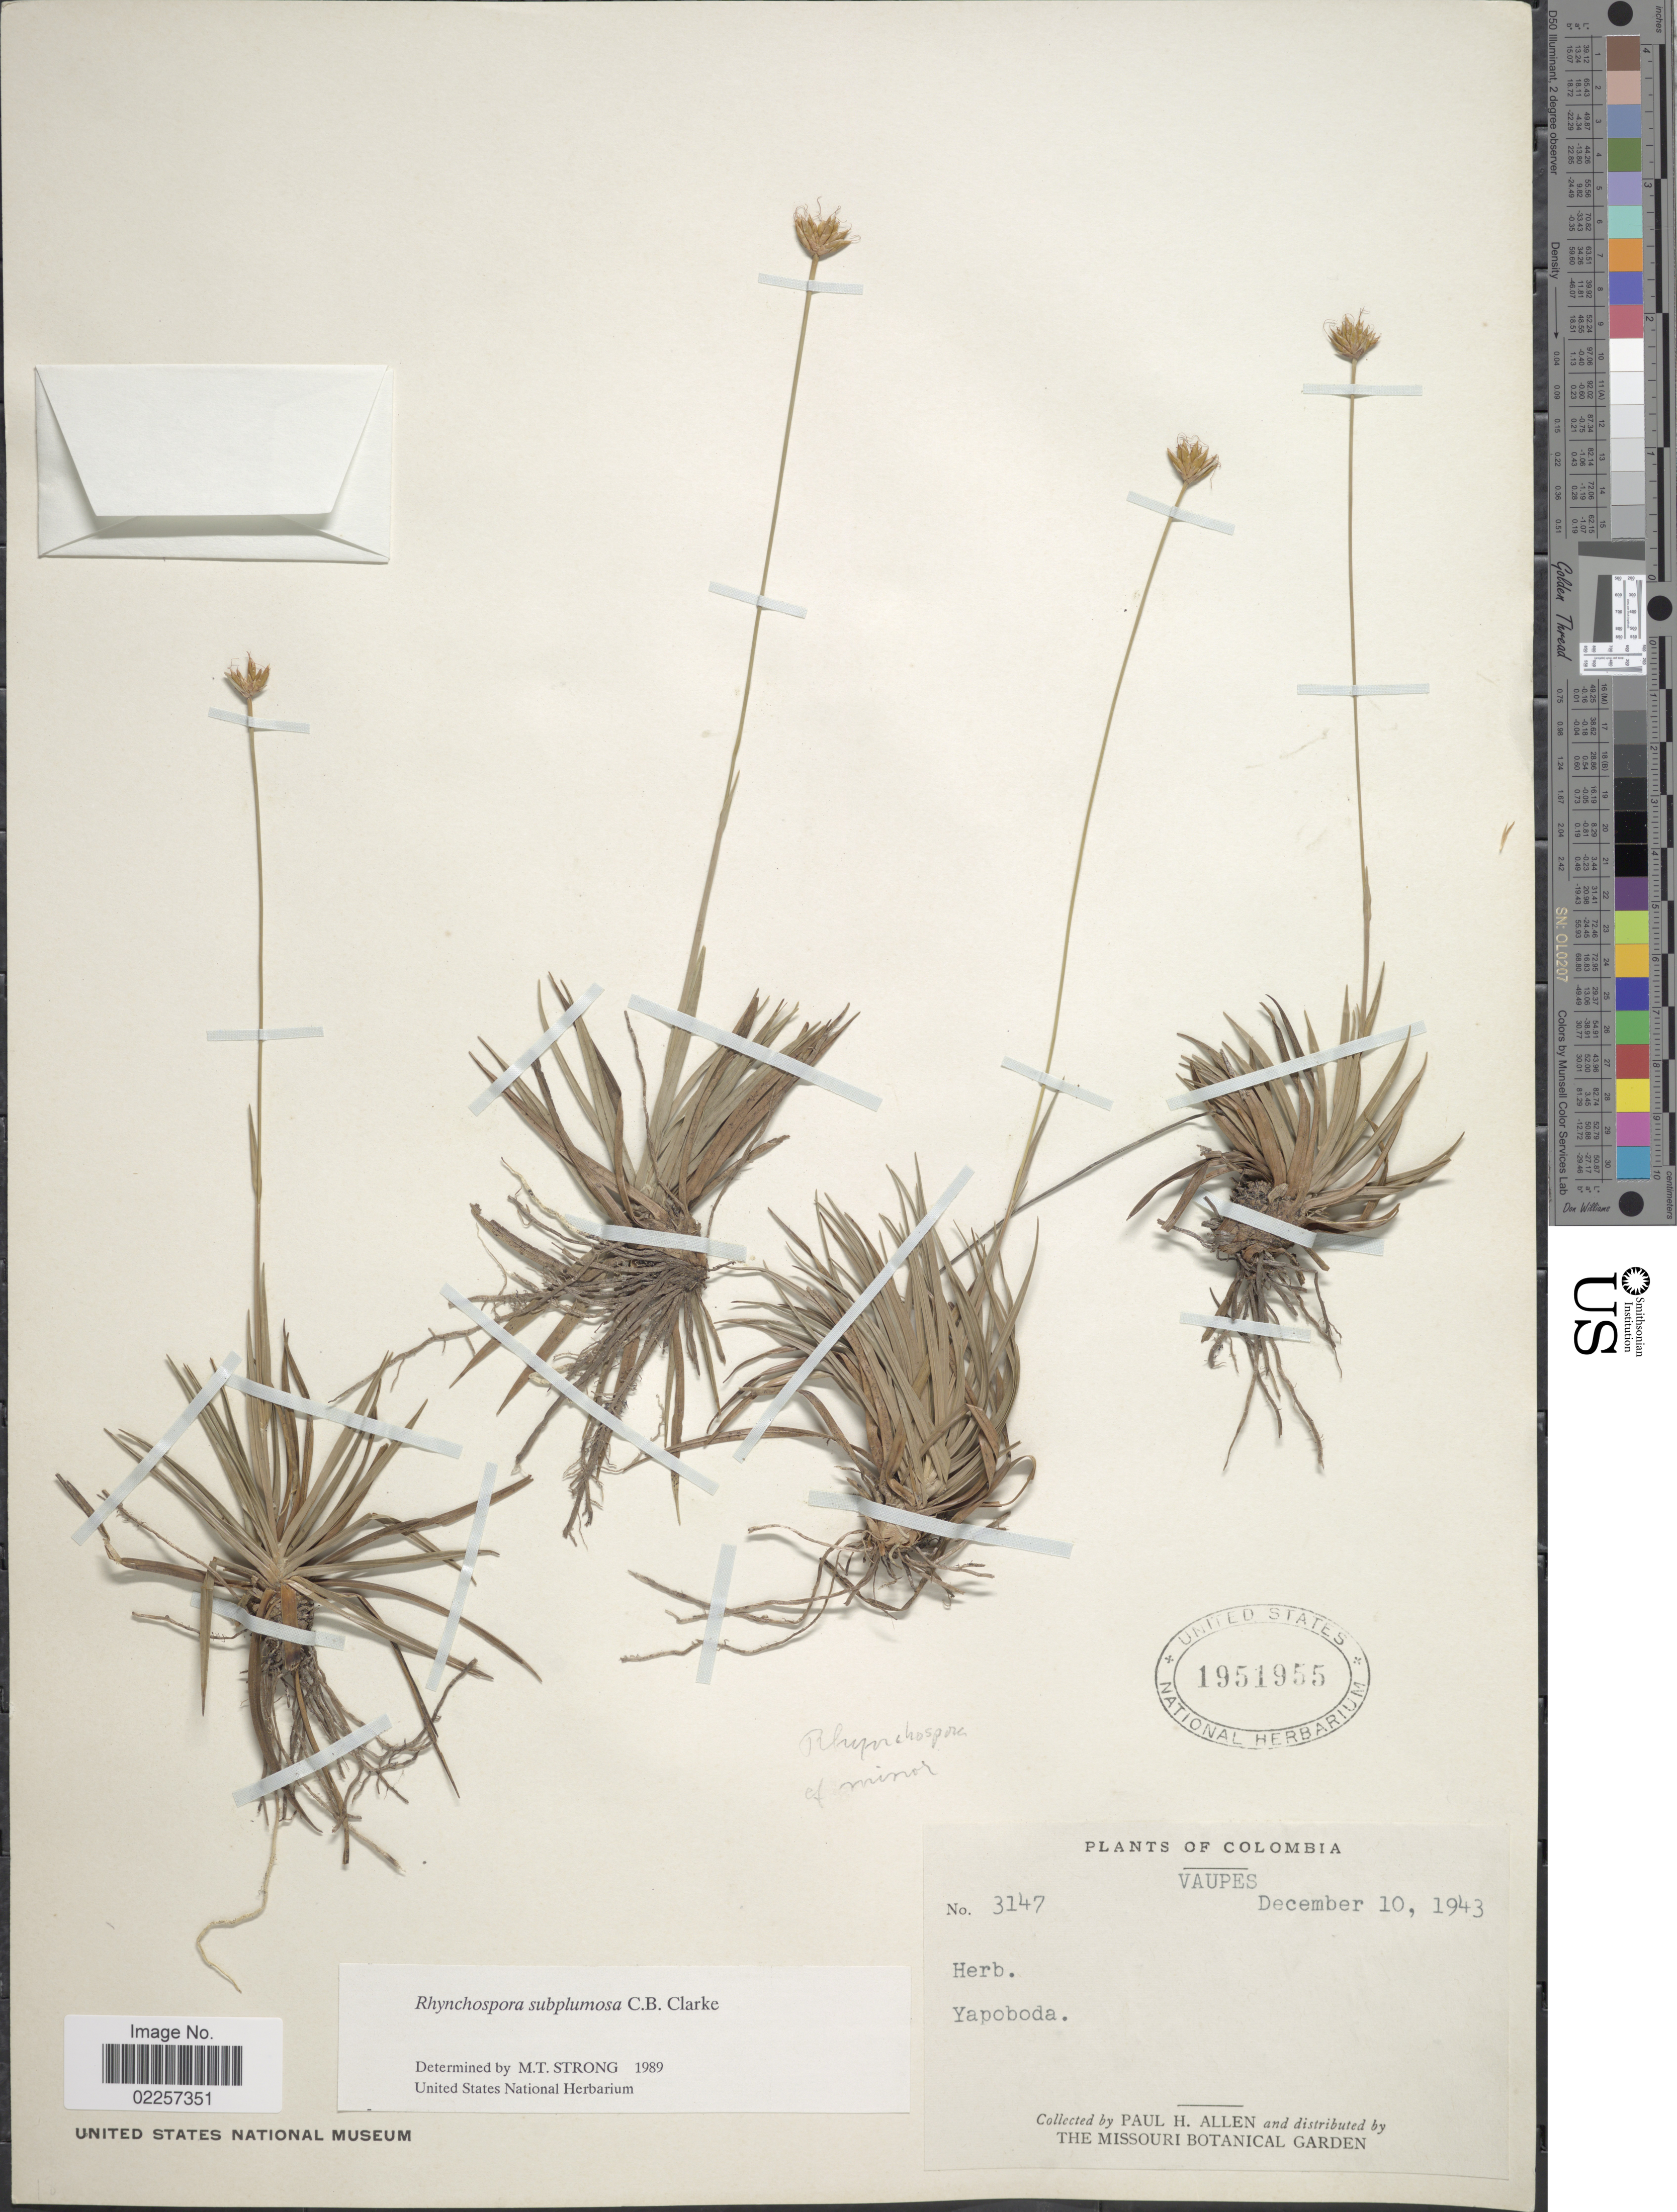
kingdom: Plantae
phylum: Tracheophyta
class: Liliopsida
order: Poales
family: Cyperaceae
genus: Rhynchospora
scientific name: Rhynchospora subplumosa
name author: C.B. Clarke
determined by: Alves, K.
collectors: P. H. Allen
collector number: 3147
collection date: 1943-12-10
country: Colombia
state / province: Vaupés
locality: Yapoboda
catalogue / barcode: US 1951955